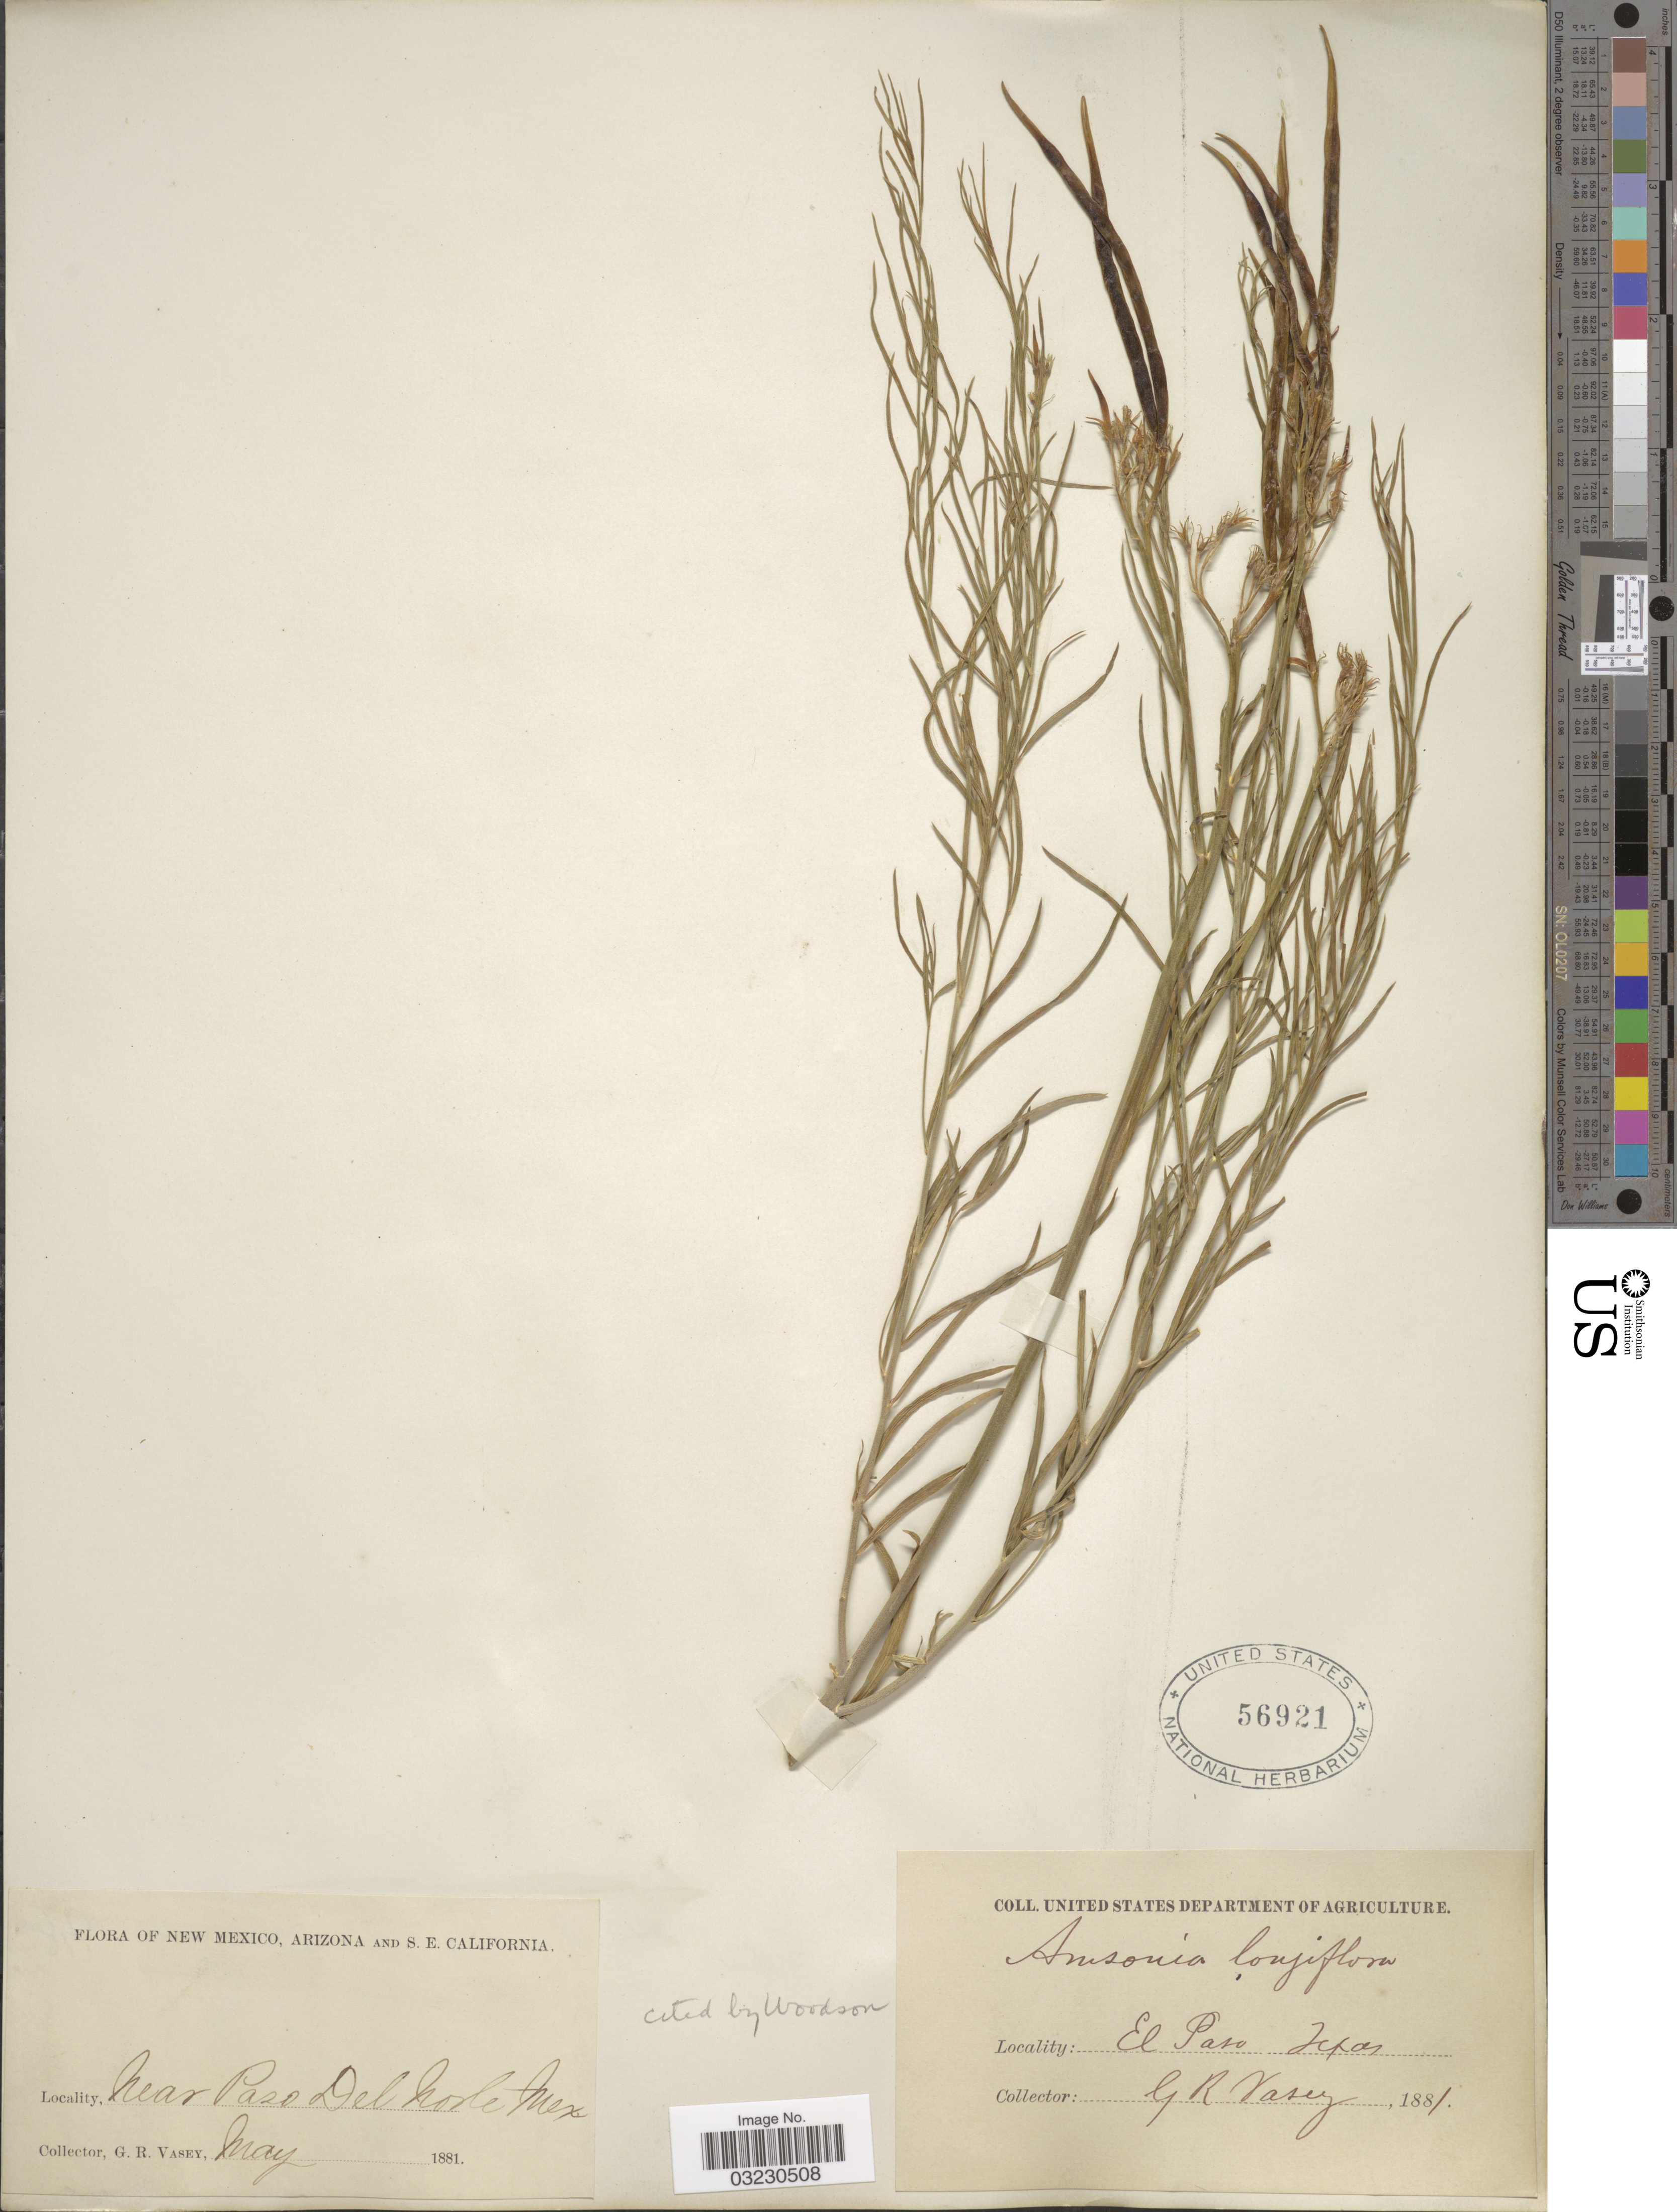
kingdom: Plantae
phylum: Tracheophyta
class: Magnoliopsida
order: Gentianales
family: Apocynaceae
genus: Amsonia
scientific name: Amsonia longiflora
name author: Torr.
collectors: G. R. Vasey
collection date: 1881-05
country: United States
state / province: Texas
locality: El Paso, Near Paso Del Norte Mex.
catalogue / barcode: US 56921